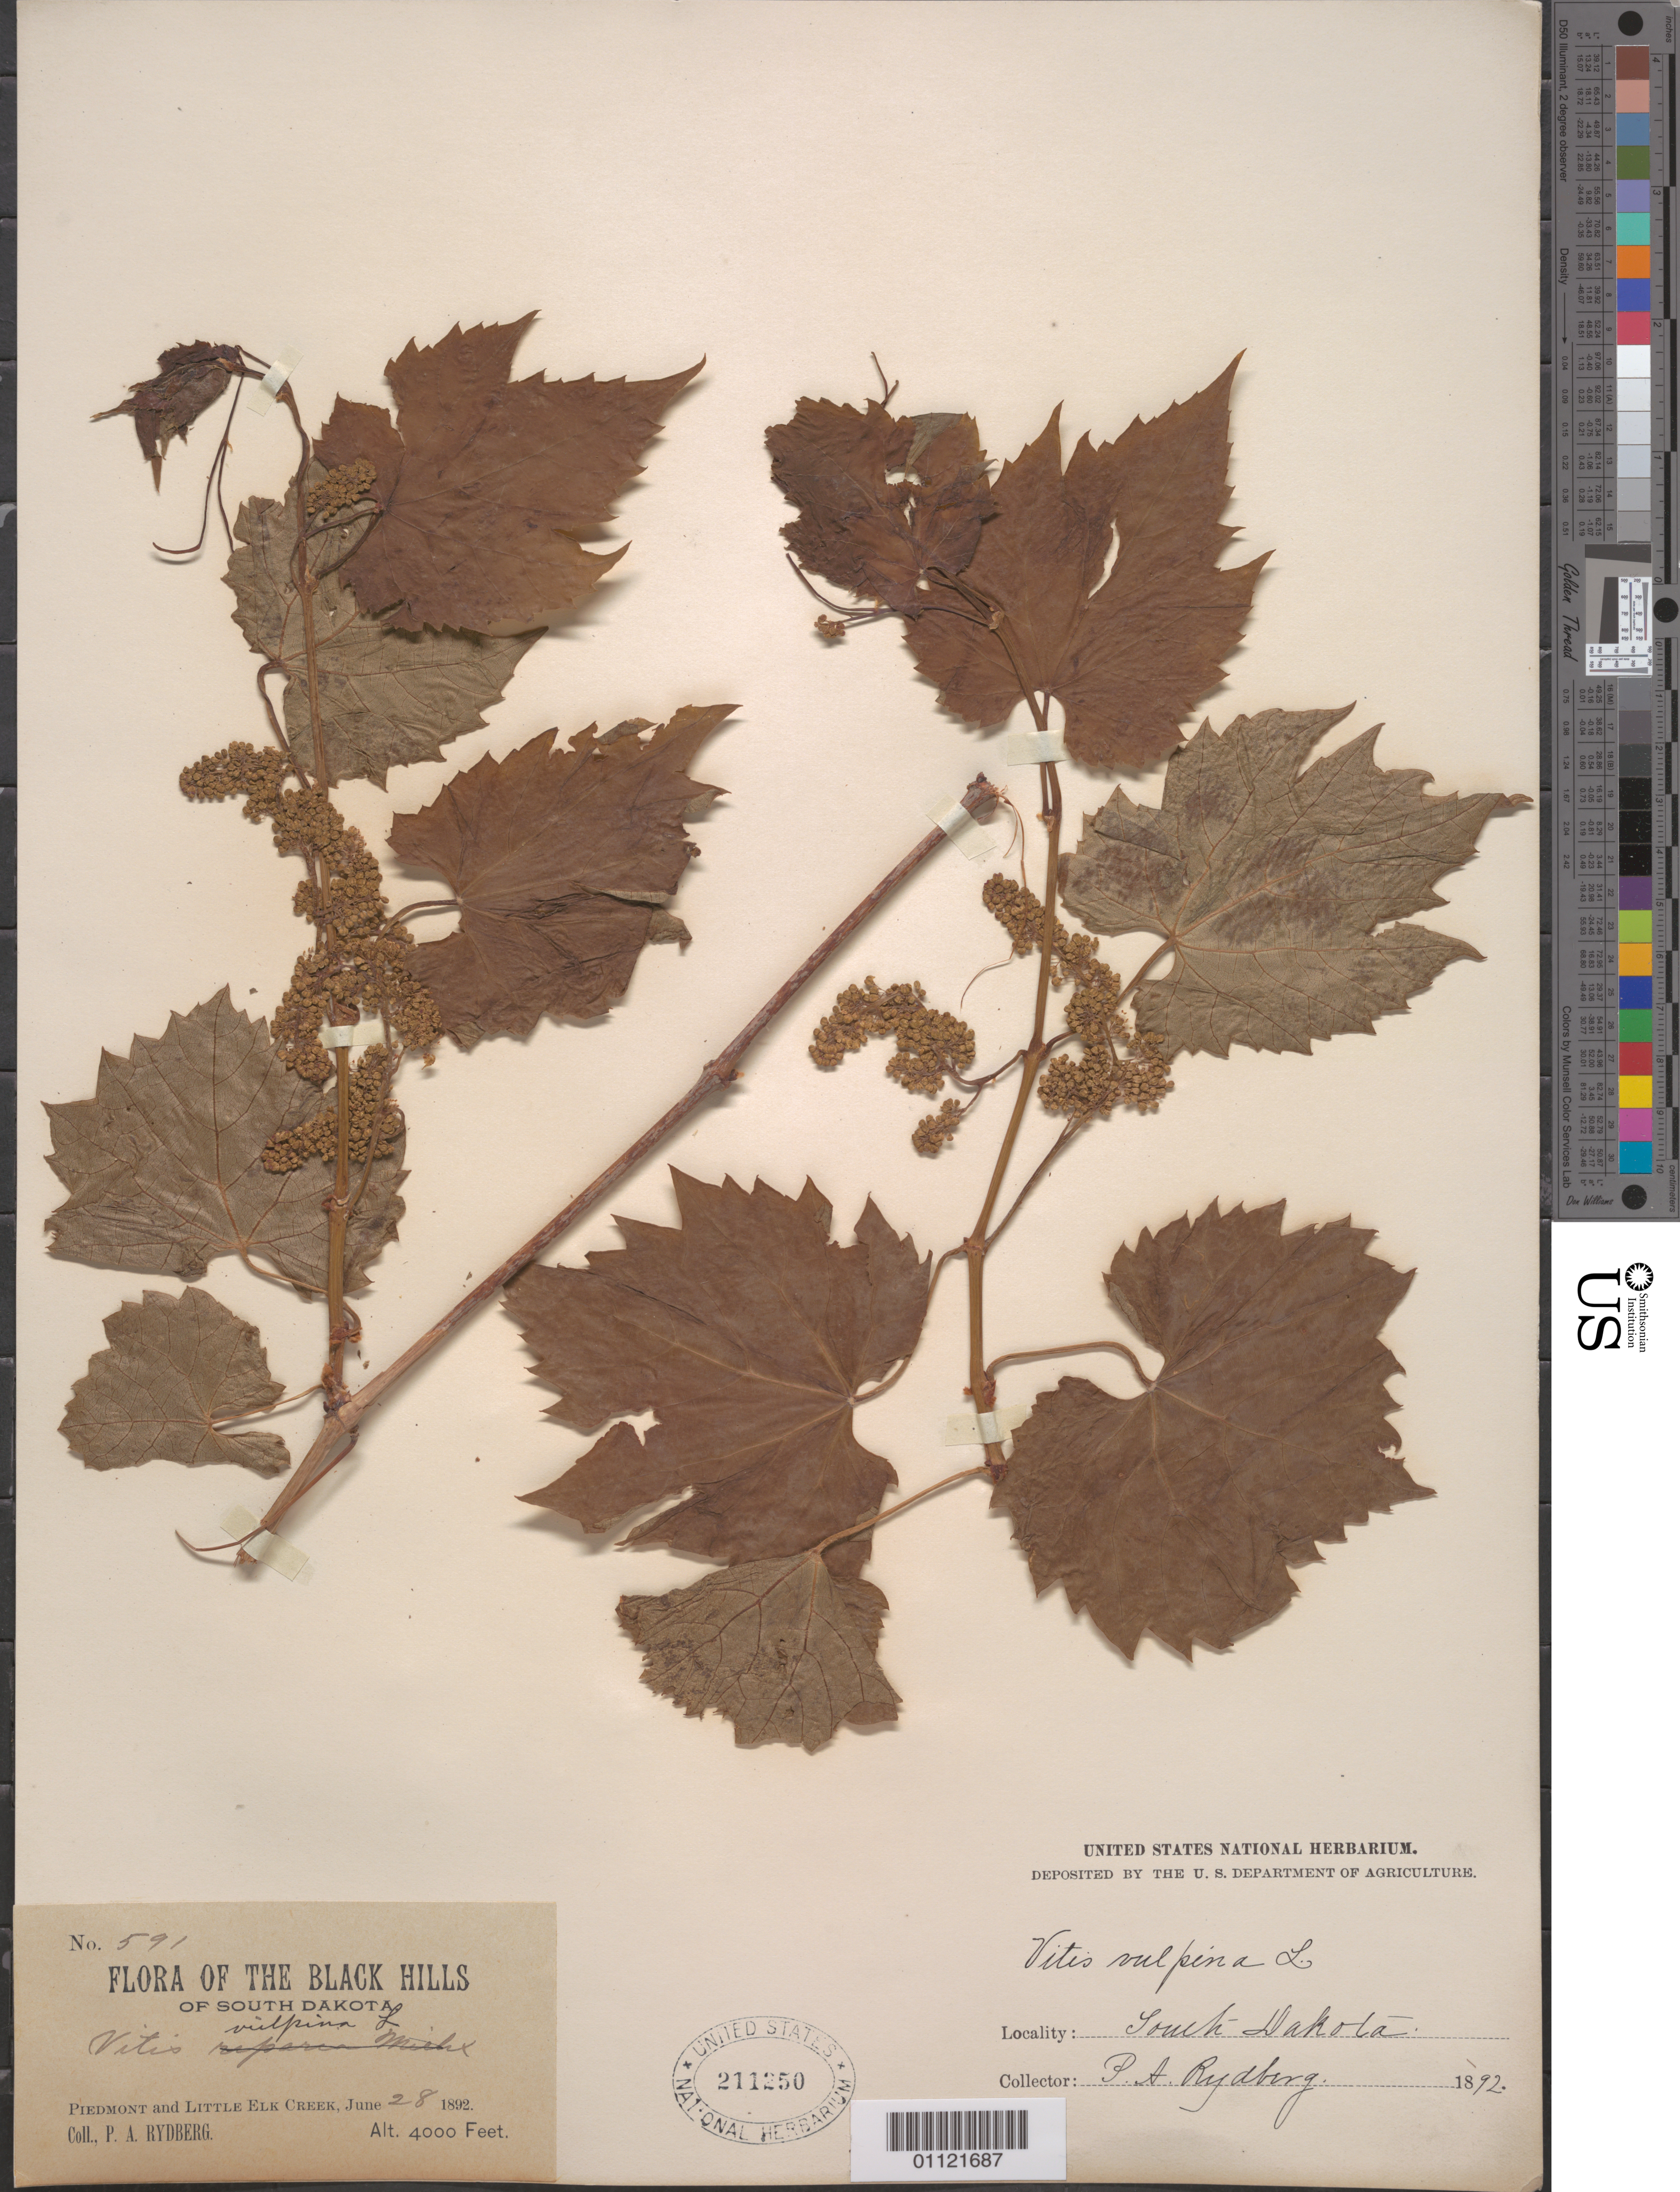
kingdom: Plantae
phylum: Tracheophyta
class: Magnoliopsida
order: Vitales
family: Vitaceae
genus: Vitis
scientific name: Vitis vulpina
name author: L.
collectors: P. A. Rydberg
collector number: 591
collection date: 1892-06-28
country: United States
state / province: South Dakota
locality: Piedmont and Little Elk Creek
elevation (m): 1219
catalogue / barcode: US 211250